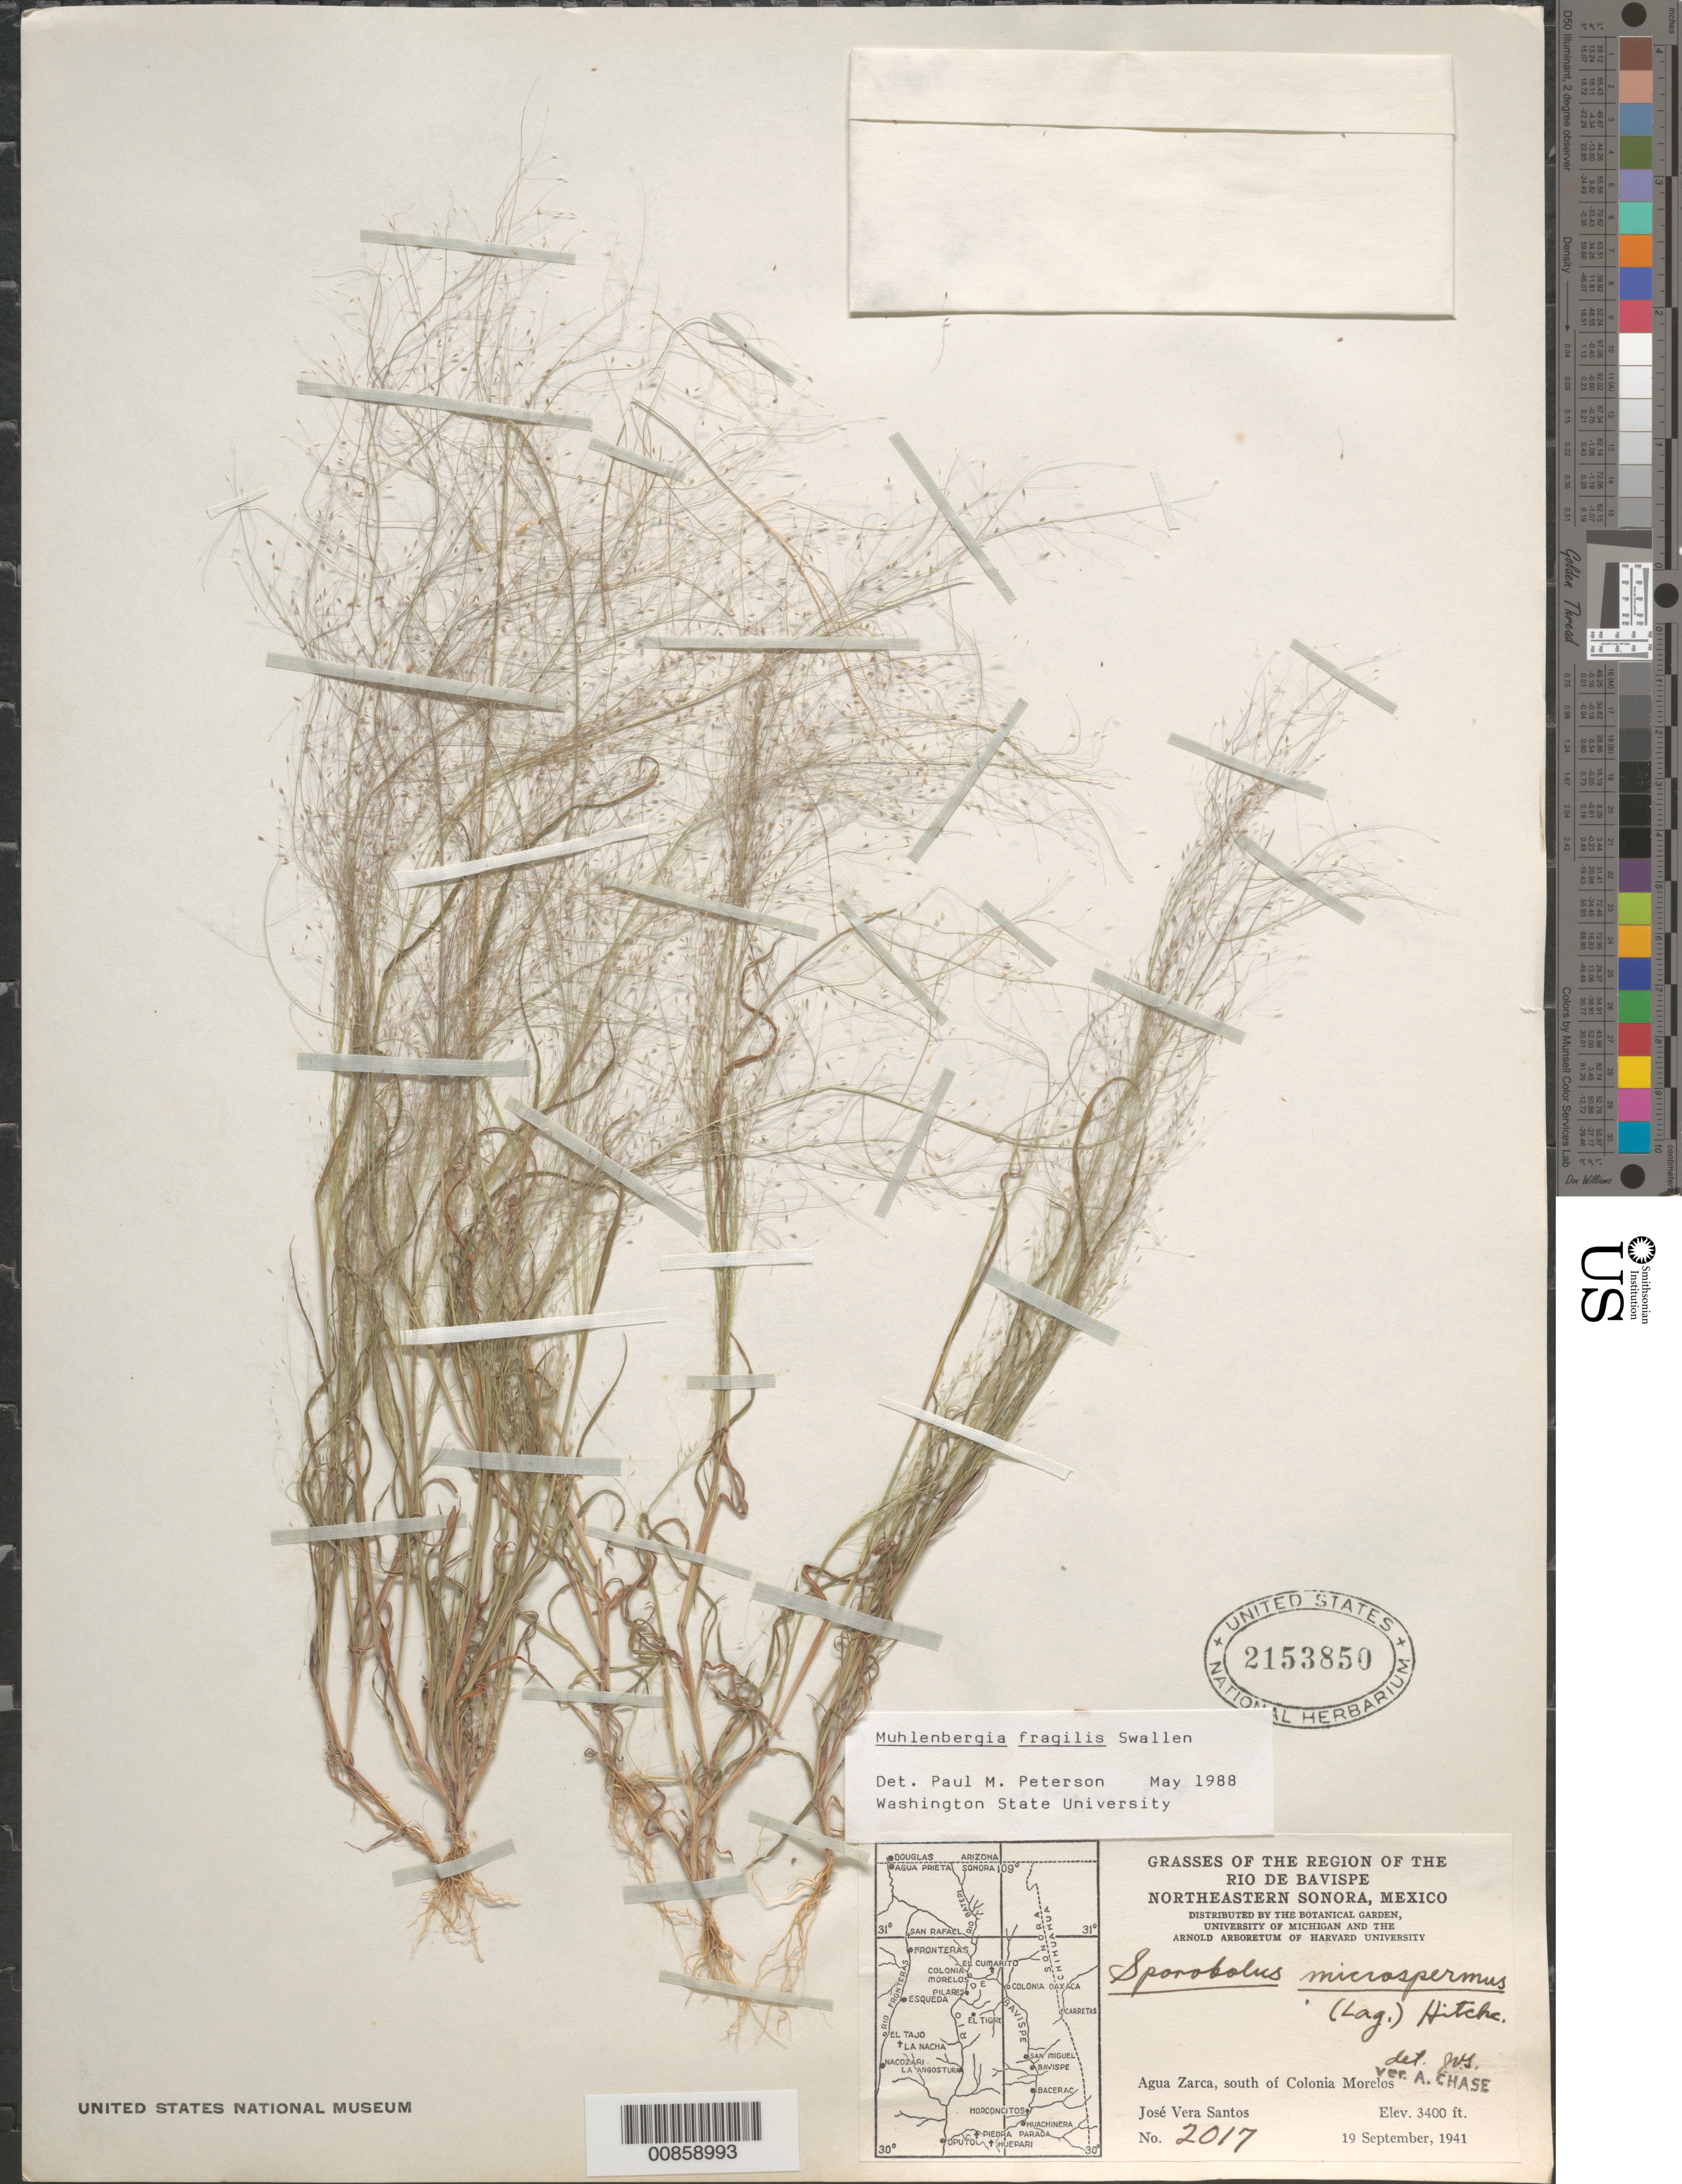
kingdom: Plantae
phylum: Tracheophyta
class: Liliopsida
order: Poales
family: Poaceae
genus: Muhlenbergia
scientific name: Muhlenbergia fragilis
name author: Swallen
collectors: J. V. Santos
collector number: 2017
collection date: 1941-09-19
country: Mexico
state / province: Sonora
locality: The Region of the Rio de Bavispe. Northeastern Sonora. Agua Zarca, south of Colonia Morelos.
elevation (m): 1036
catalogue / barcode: US 2153850